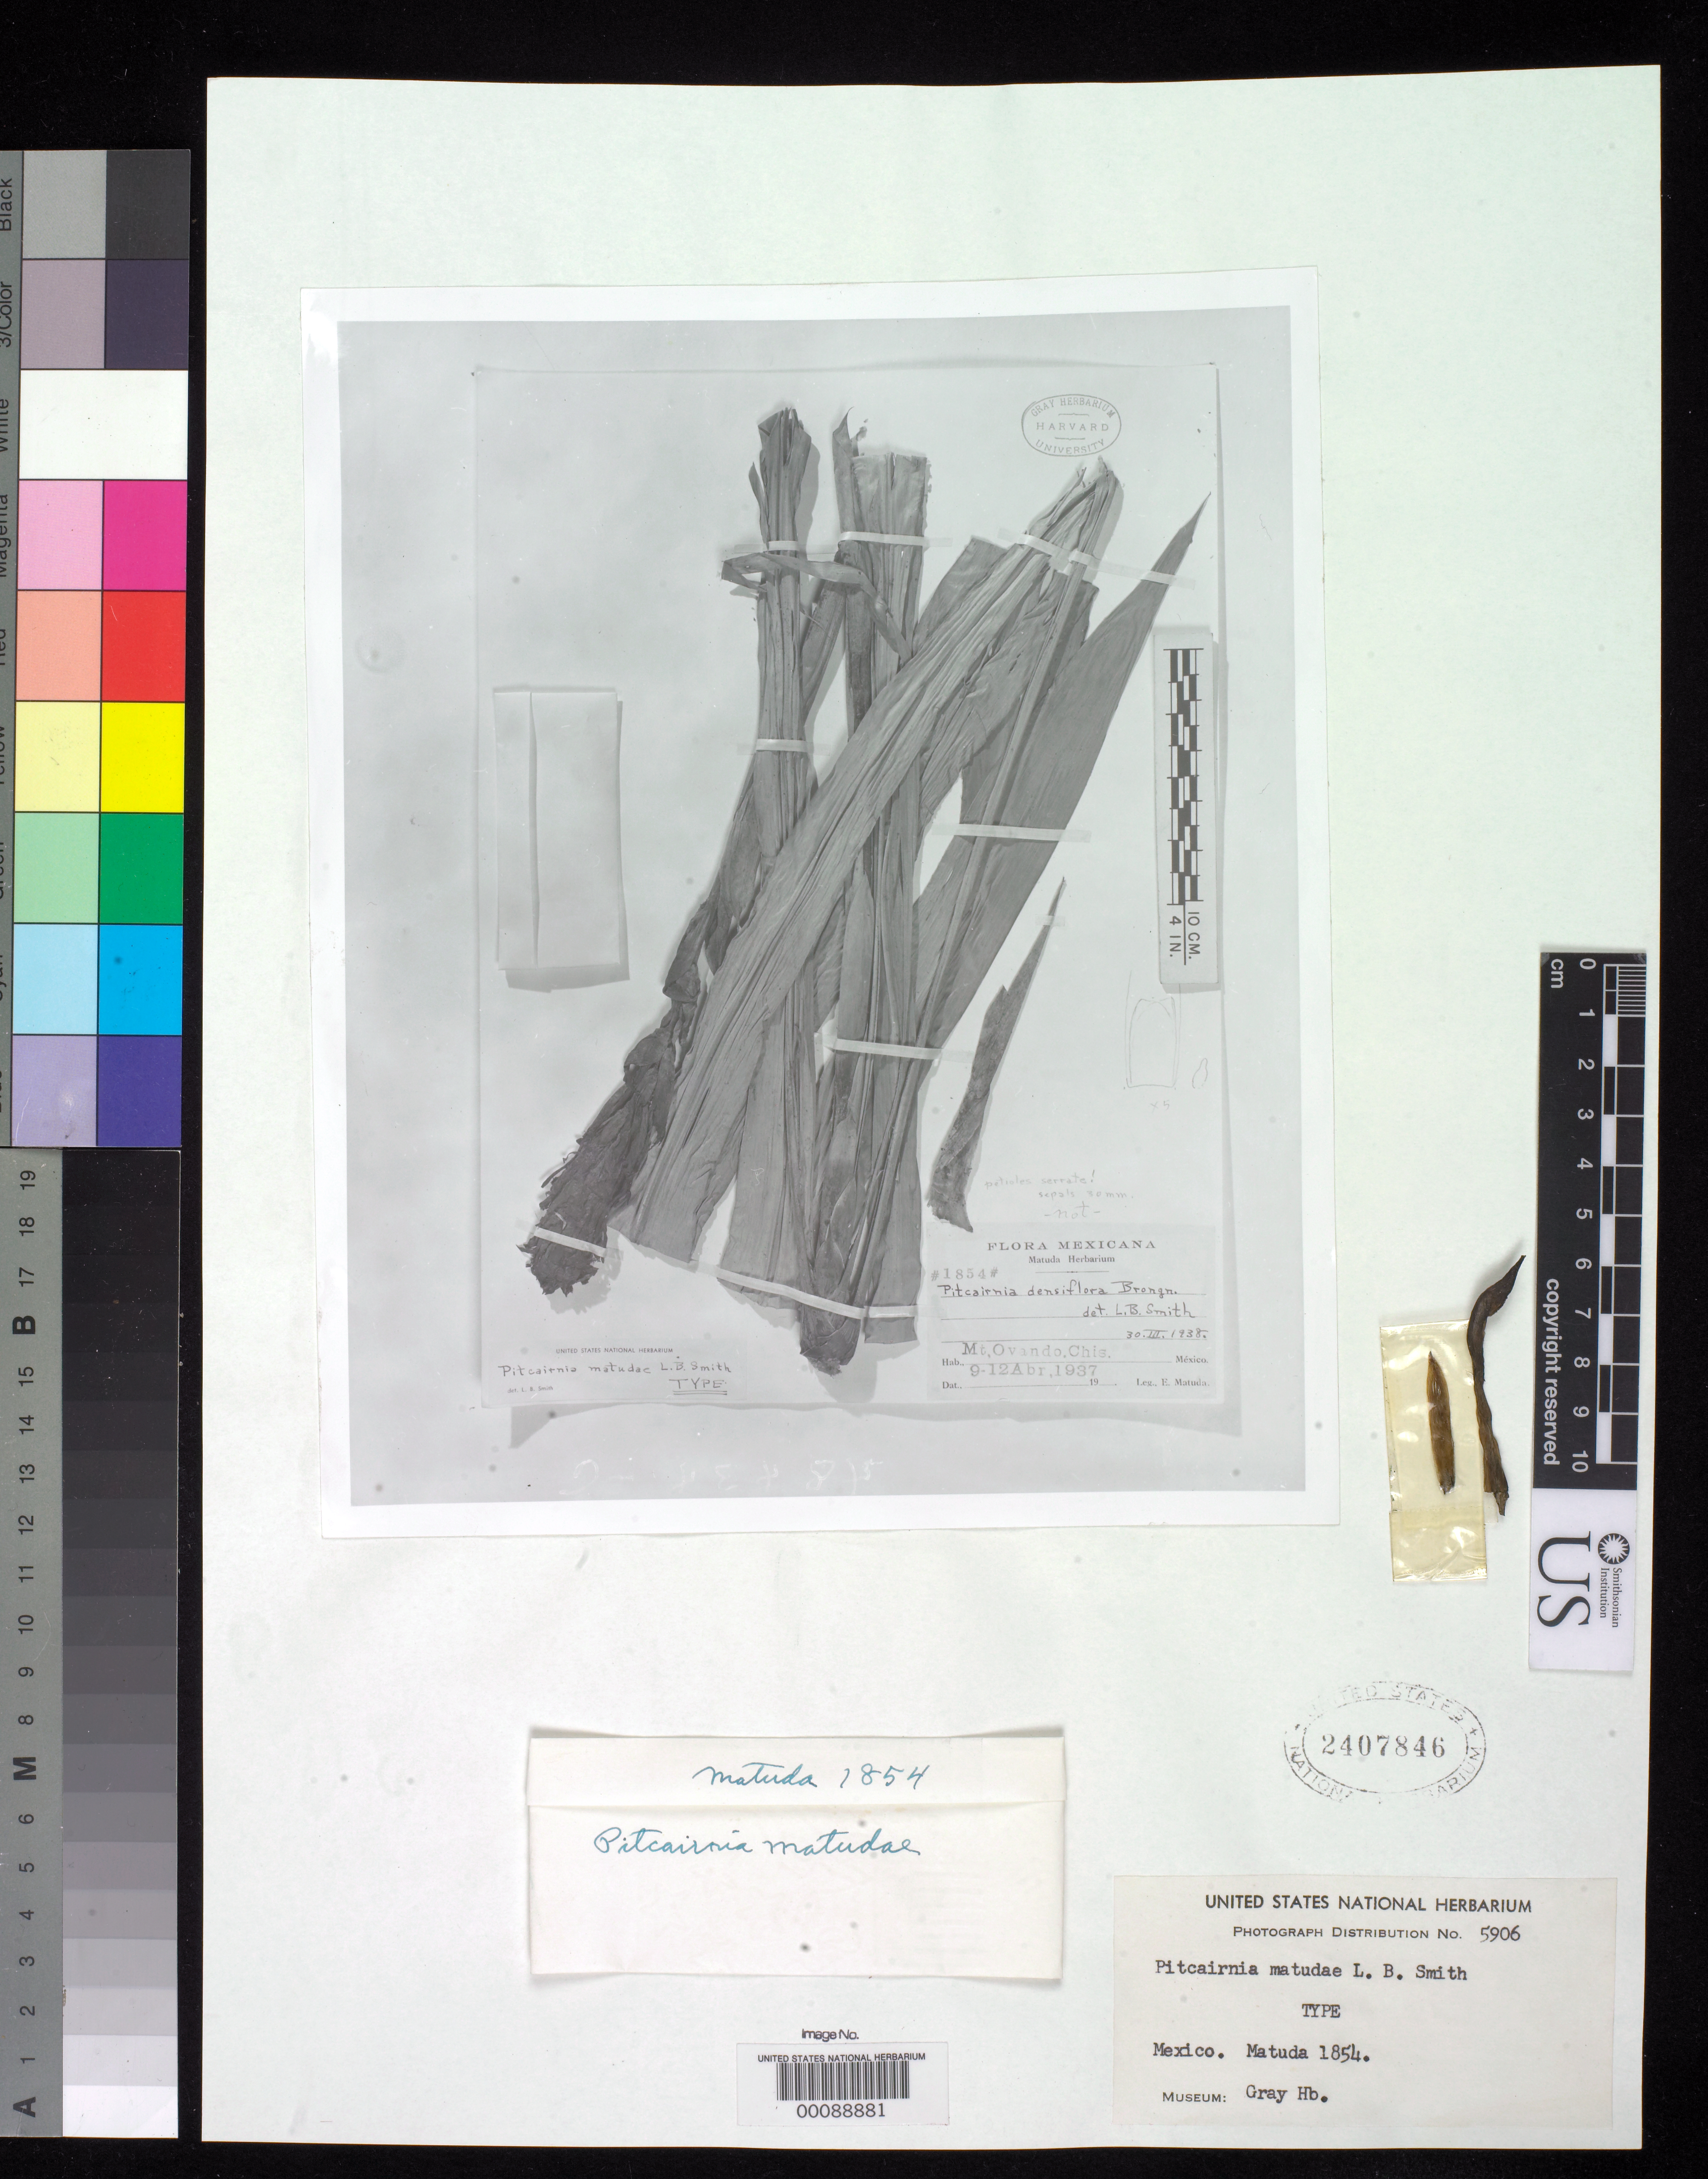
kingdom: Plantae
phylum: Tracheophyta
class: Liliopsida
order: Poales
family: Bromeliaceae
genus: Pitcairnia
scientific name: Pitcairnia matudae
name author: L.B. Sm.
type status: Isotype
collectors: E. Matuda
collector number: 1854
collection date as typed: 09 Apr 1937 to 12 Apr 1937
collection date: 1937-04-09/1937-04-12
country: Mexico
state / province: Chiapas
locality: Mt. Ovando.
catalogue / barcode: US 2407846